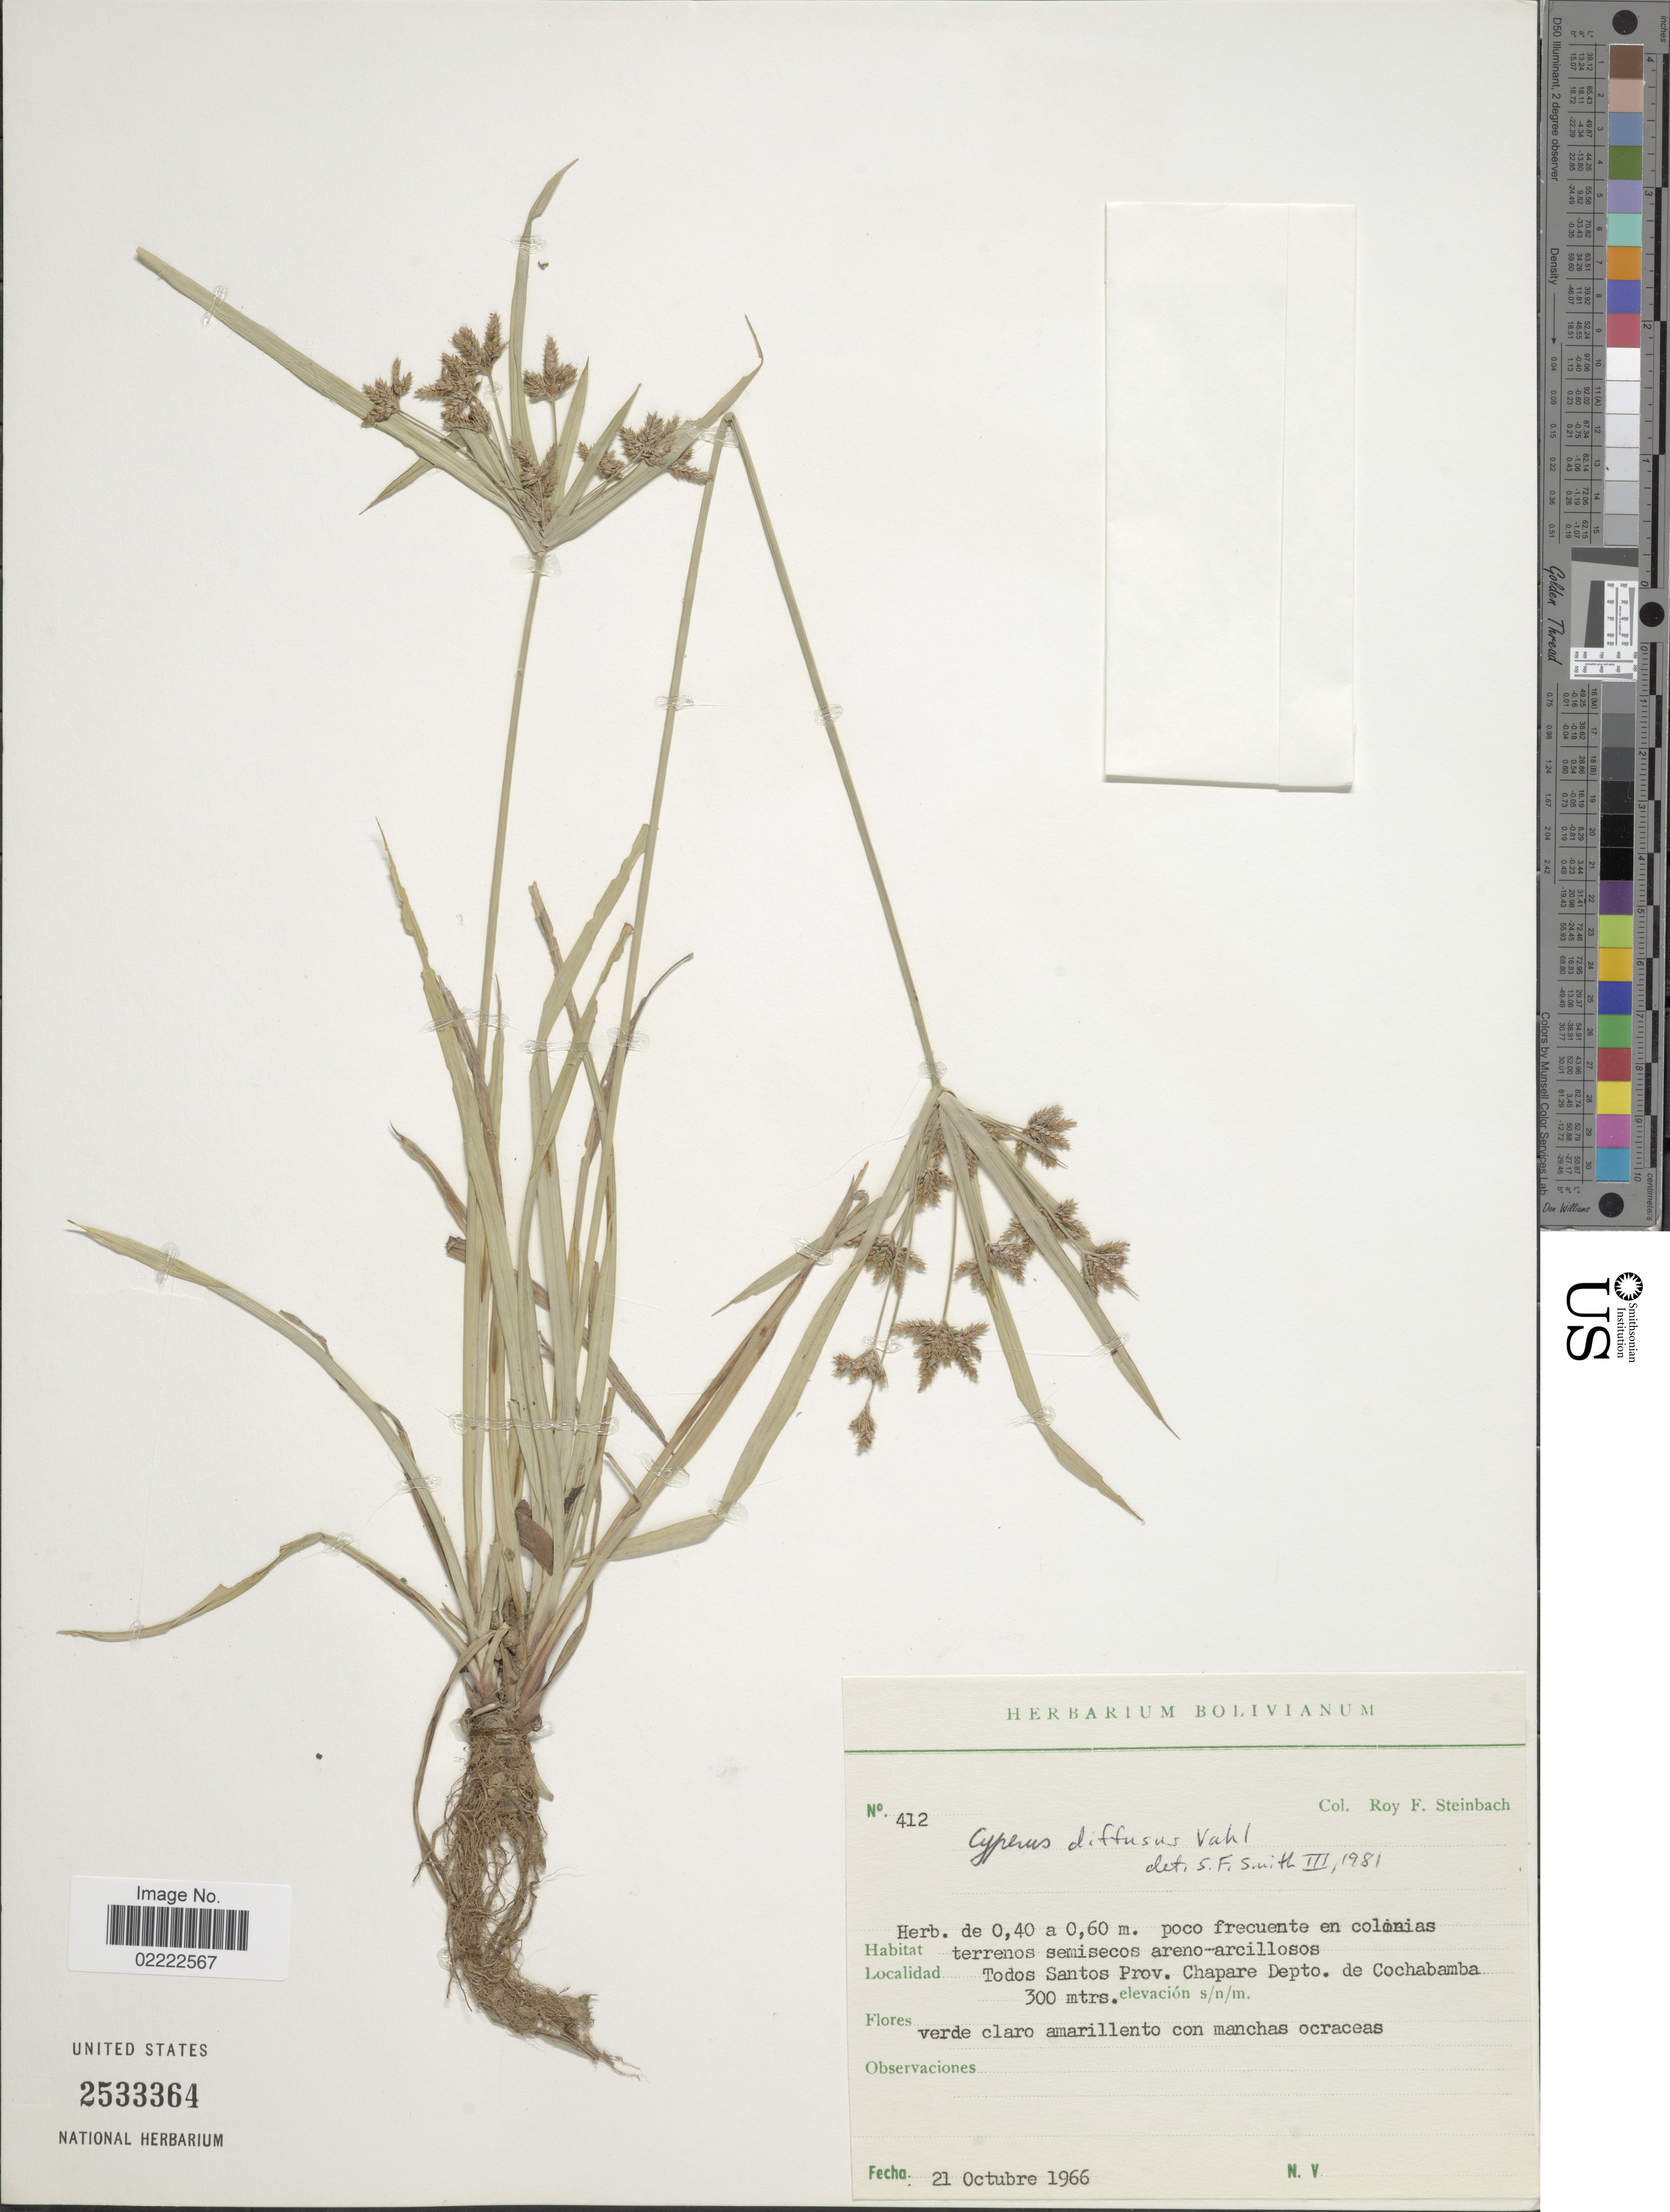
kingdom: Plantae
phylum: Tracheophyta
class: Liliopsida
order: Poales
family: Cyperaceae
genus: Cyperus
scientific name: Cyperus laxus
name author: Lam.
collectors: R. F. Steinbach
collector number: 412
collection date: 1966-10-21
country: Bolivia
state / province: Cochabamba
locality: Todos Santos Prov. Chapare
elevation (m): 300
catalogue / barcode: US 2533364